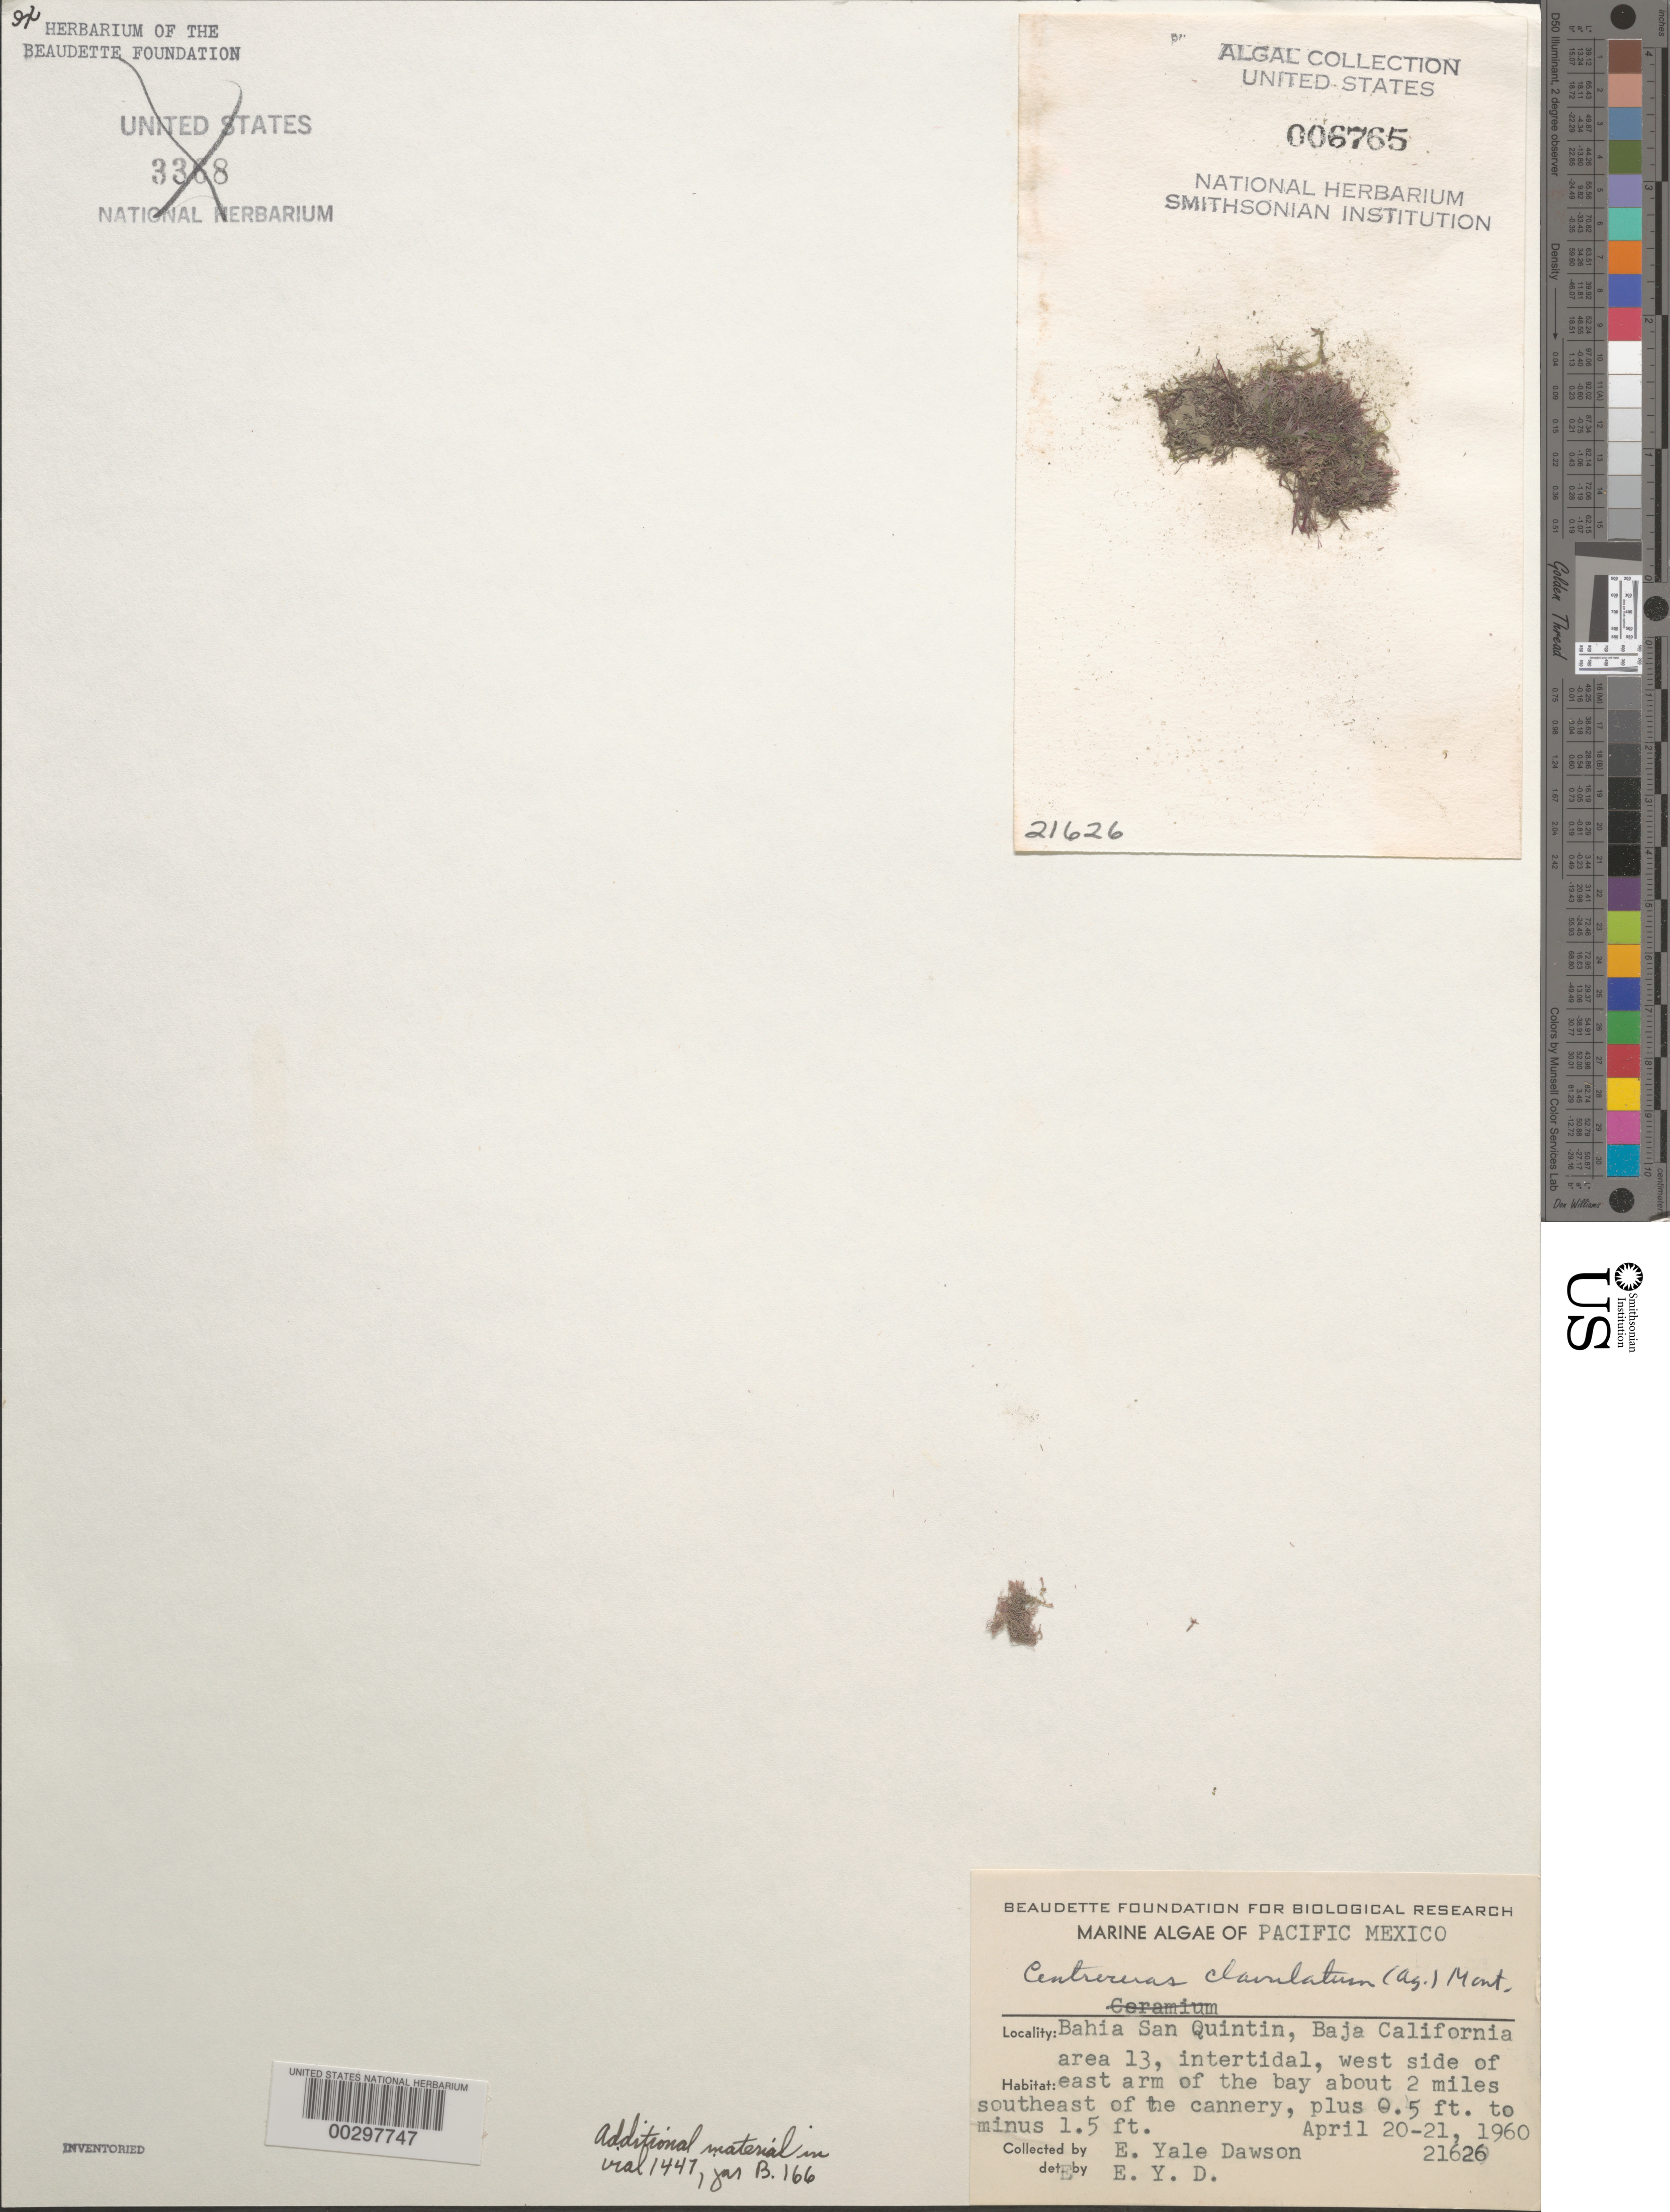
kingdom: Plantae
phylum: Rhodophyta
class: Florideophyceae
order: Ceramiales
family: Ceramiaceae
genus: Centroceras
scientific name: Centroceras clavulatum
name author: (C. Agardh) Mont.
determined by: Dawson, E. Y.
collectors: E. Y. Dawson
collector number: EYD 21626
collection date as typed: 20 Apr 1960 TO 21 Apr 1960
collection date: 1960-04-20/1960-04-21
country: Mexico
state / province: Baja California Norte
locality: Bahia San Quintin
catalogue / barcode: US 6765